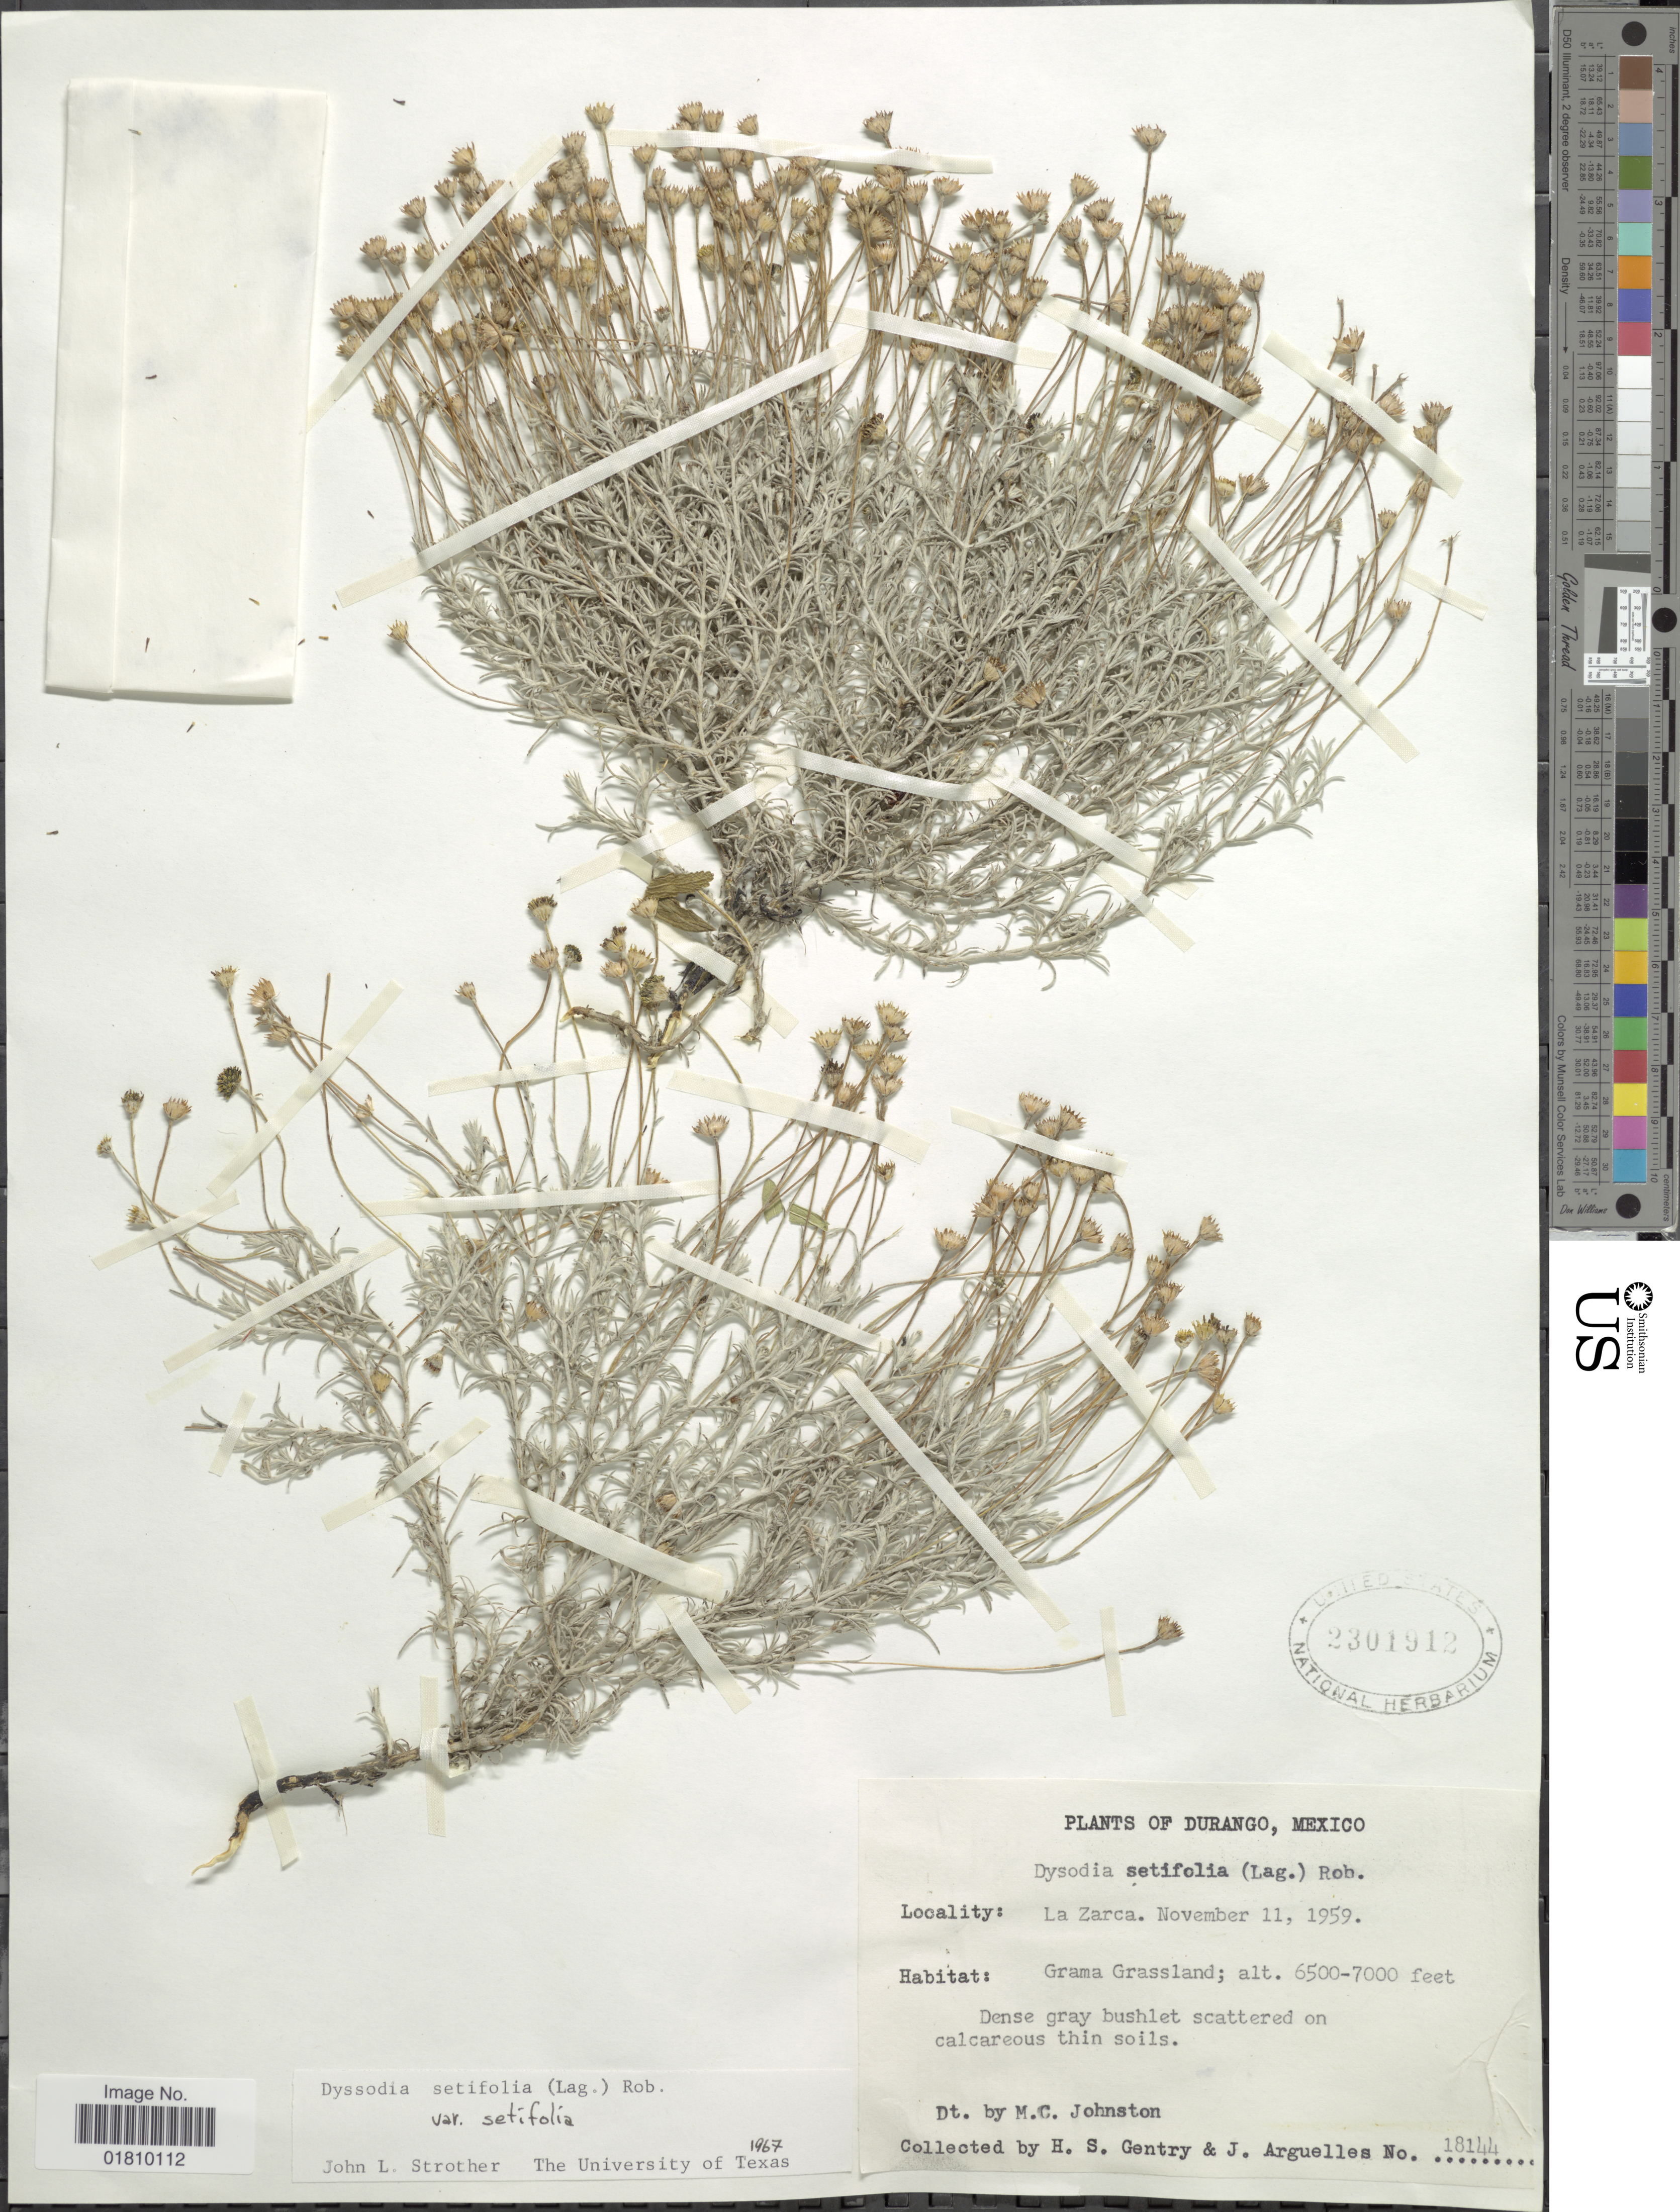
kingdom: Plantae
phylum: Tracheophyta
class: Magnoliopsida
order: Asterales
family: Asteraceae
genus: Thymophylla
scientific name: Thymophylla setifolia var. setifolia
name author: Lag.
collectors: H. S. Gentry & J. Arguelles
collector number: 18144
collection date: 1959-11-11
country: Mexico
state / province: Durango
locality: La Zarca, Grama Grassland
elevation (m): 1981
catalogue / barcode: US 2301912